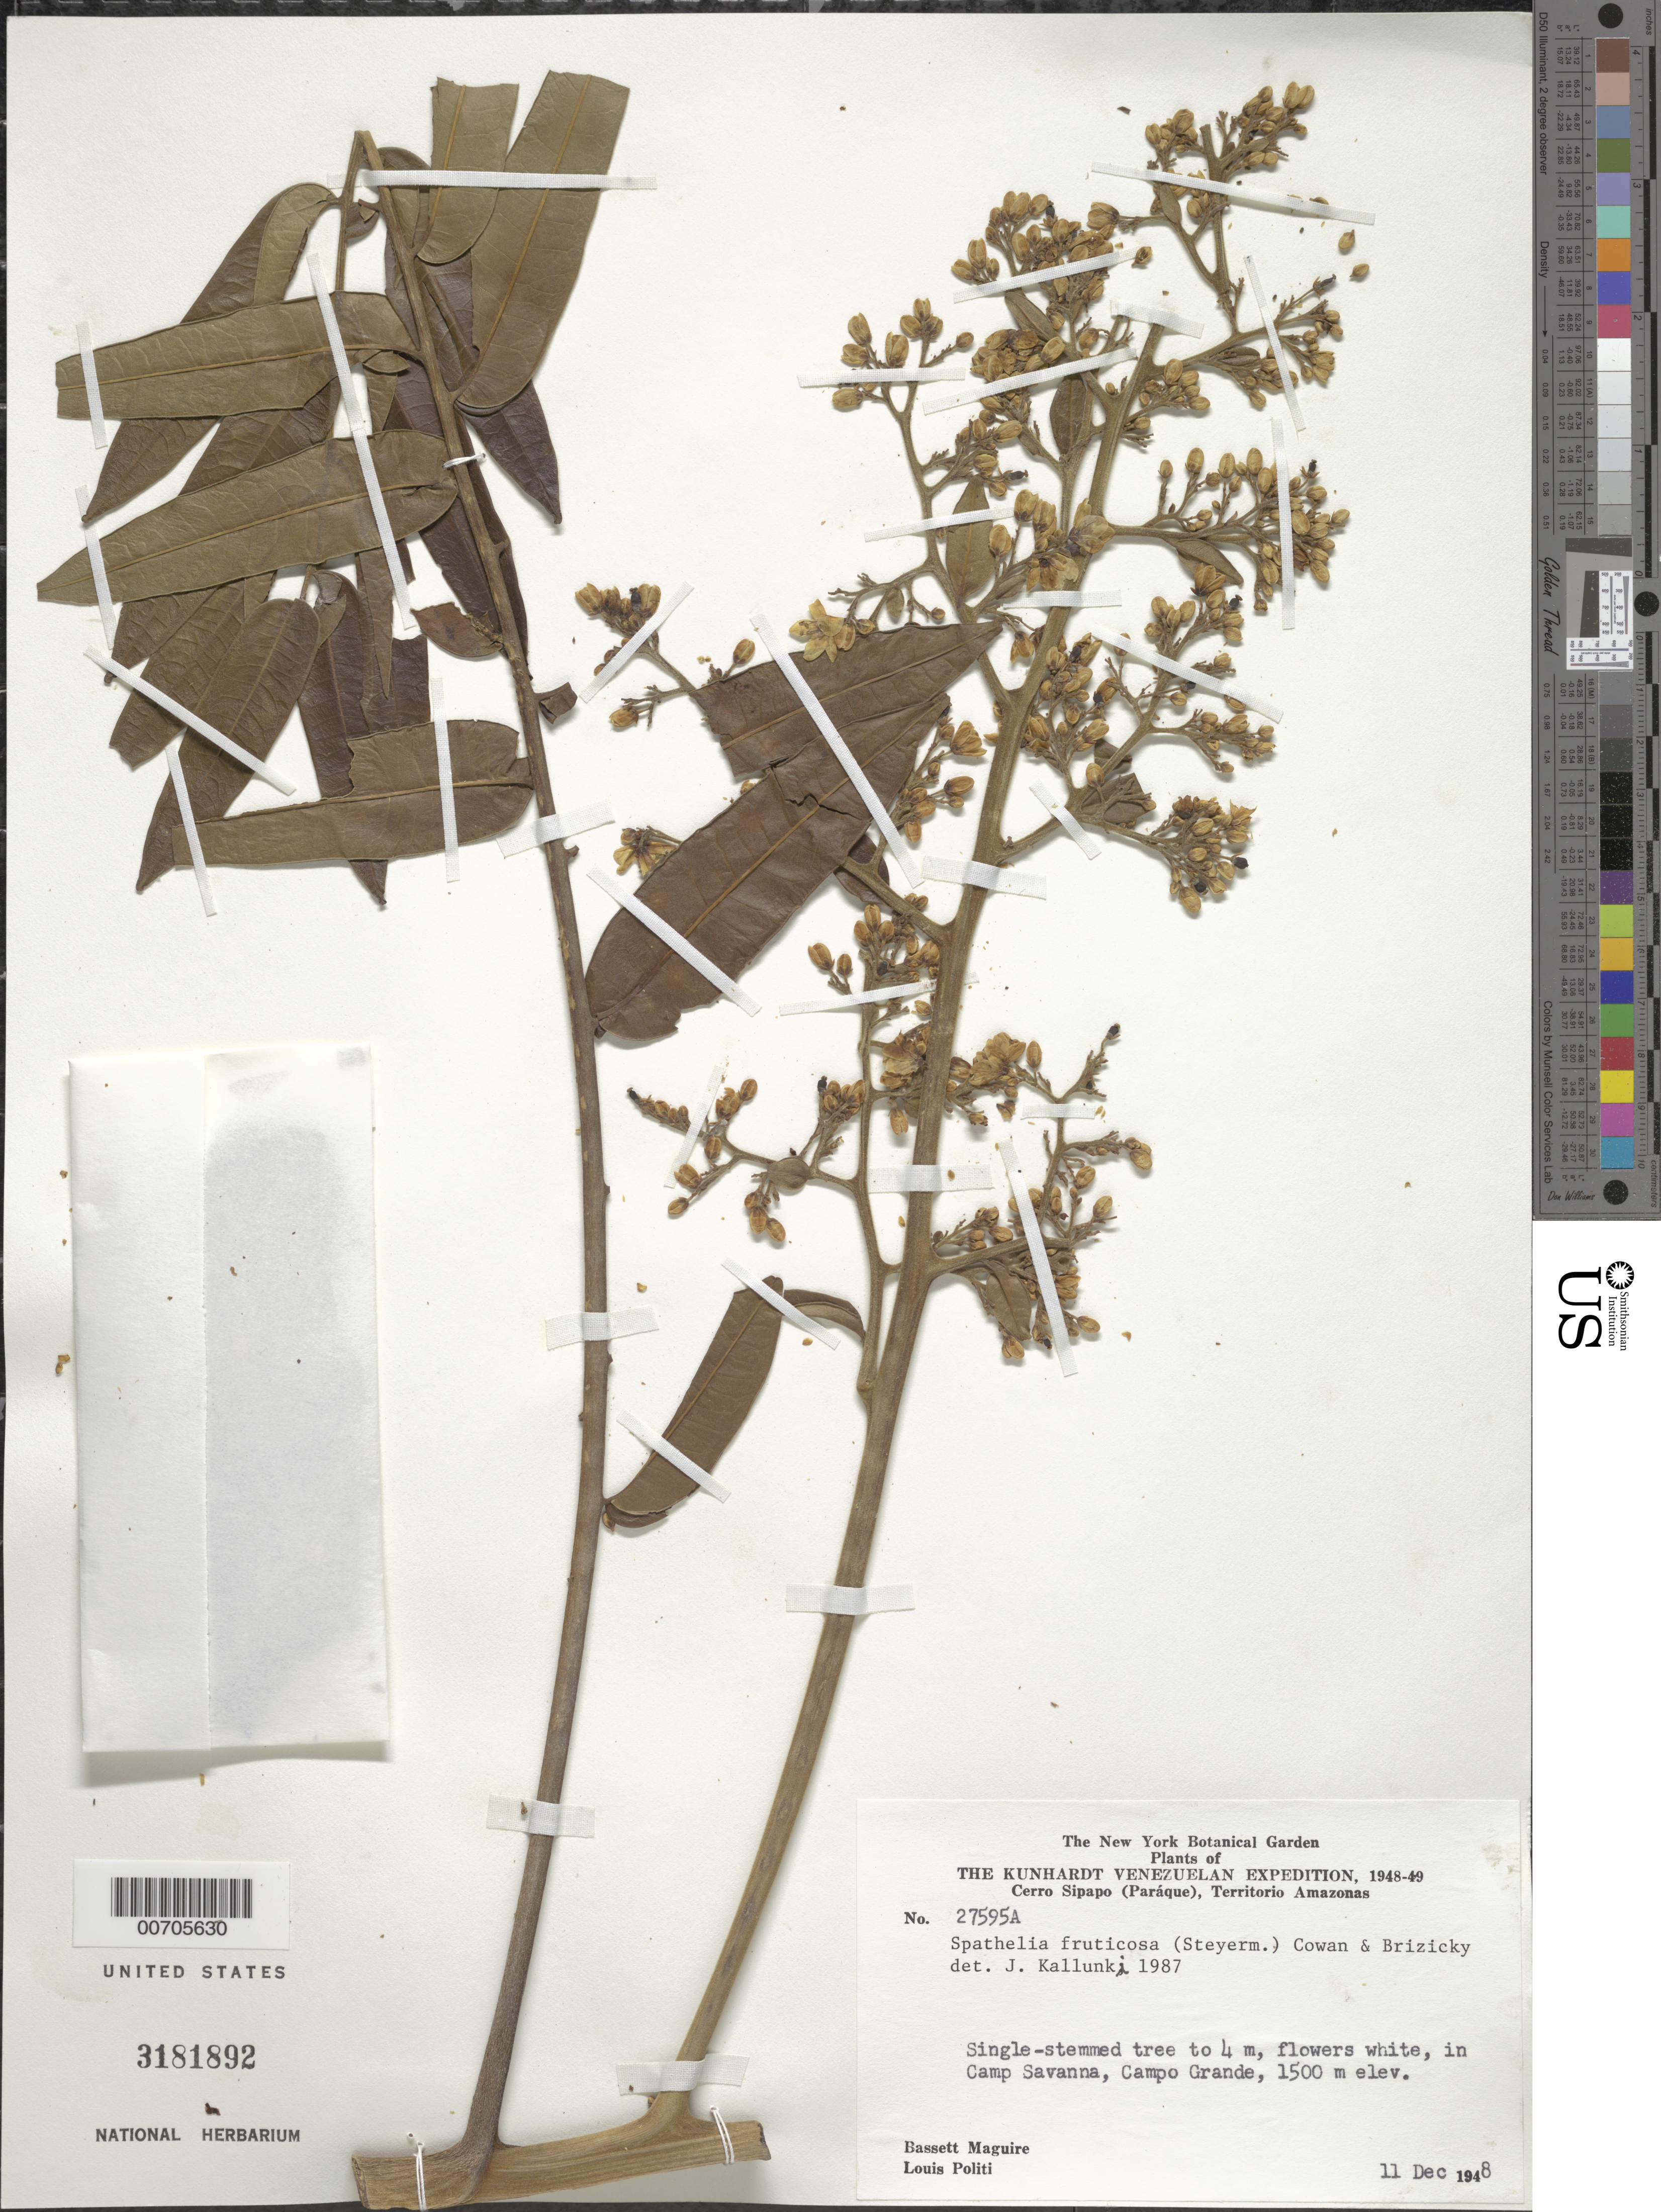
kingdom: Plantae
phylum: Tracheophyta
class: Magnoliopsida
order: Sapindales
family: Rutaceae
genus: Sohnreyia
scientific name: Sohnreyia ulei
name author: (Engl. ex Harms) Appelhans & Kessler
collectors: B. Maguire & L. Politi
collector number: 27595 A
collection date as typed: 11-Dec-48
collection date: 1948-12-11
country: Venezuela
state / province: Amazonas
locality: Cerro Sipapo (Paráque), Savanna Camp, Campo Grande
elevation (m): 1500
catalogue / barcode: US 3181892